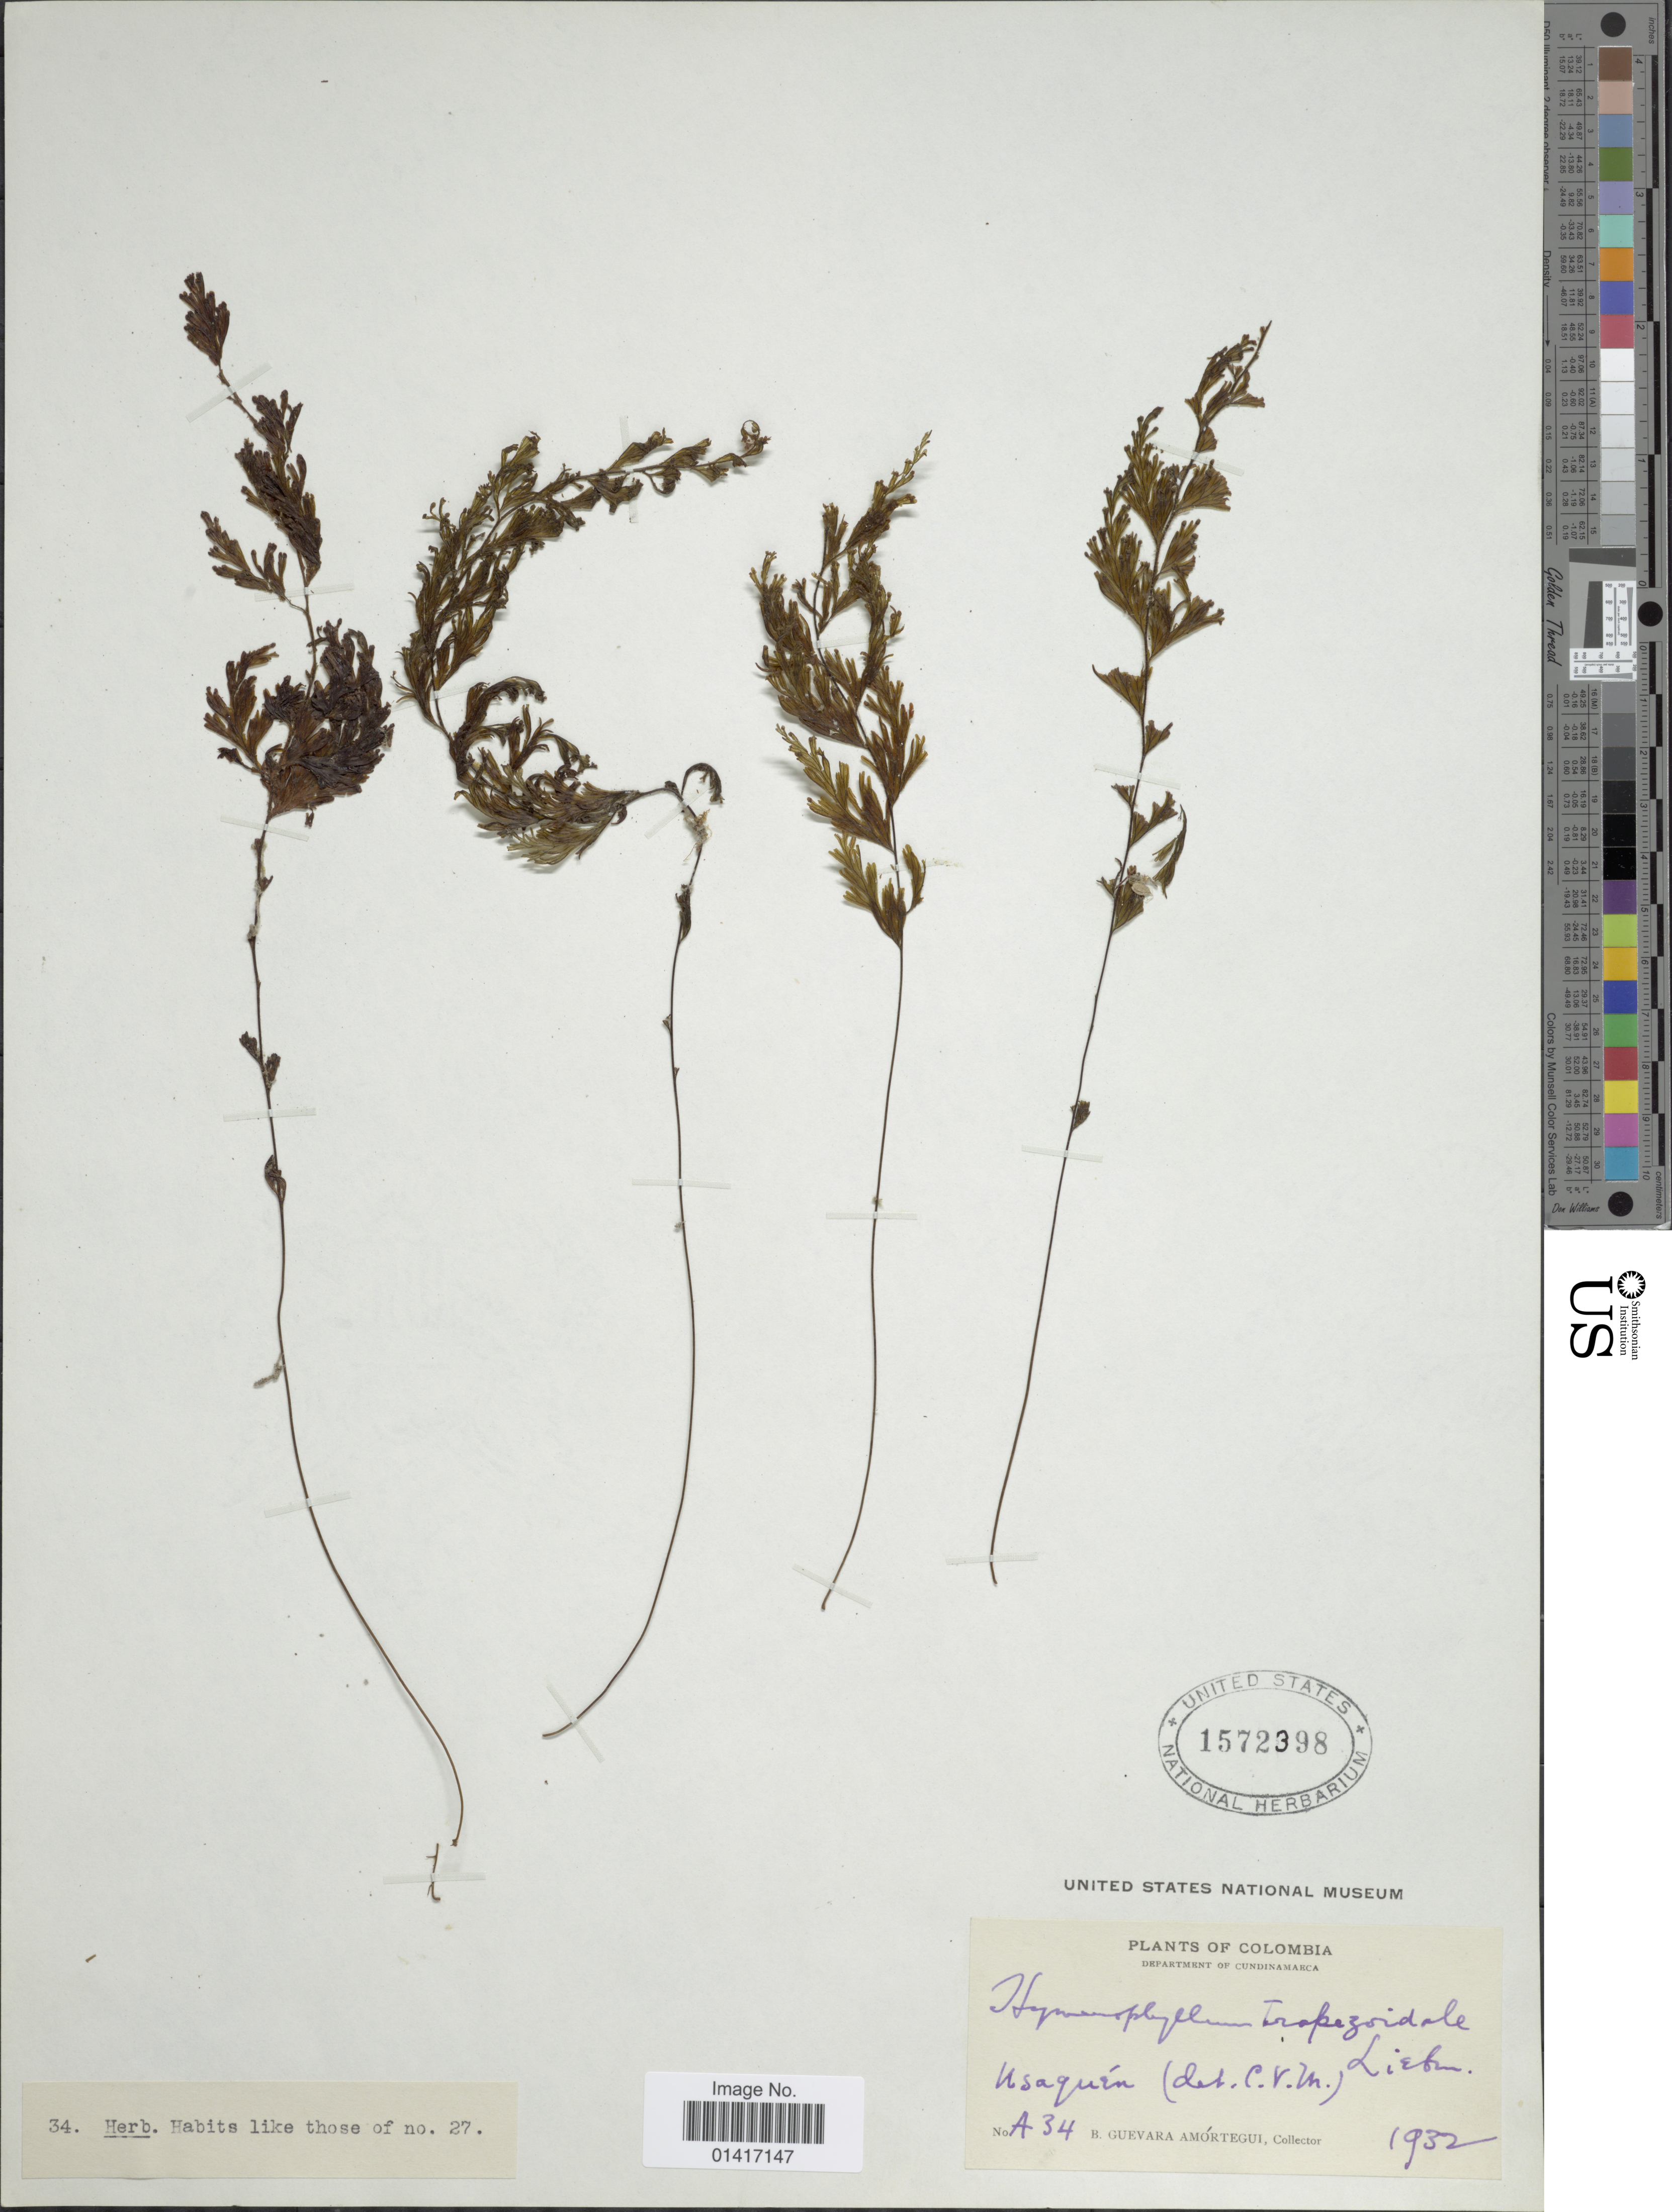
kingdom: Plantae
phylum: Tracheophyta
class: Polypodiopsida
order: Hymenophyllales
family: Hymenophyllaceae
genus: Hymenophyllum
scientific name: Hymenophyllum trapezoidale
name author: Liebm.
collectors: B. Guevara Amortegui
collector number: A34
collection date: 1932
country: Colombia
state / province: Cundinamarca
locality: Department of Cundimarca, Usaquen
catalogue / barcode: US 1572398